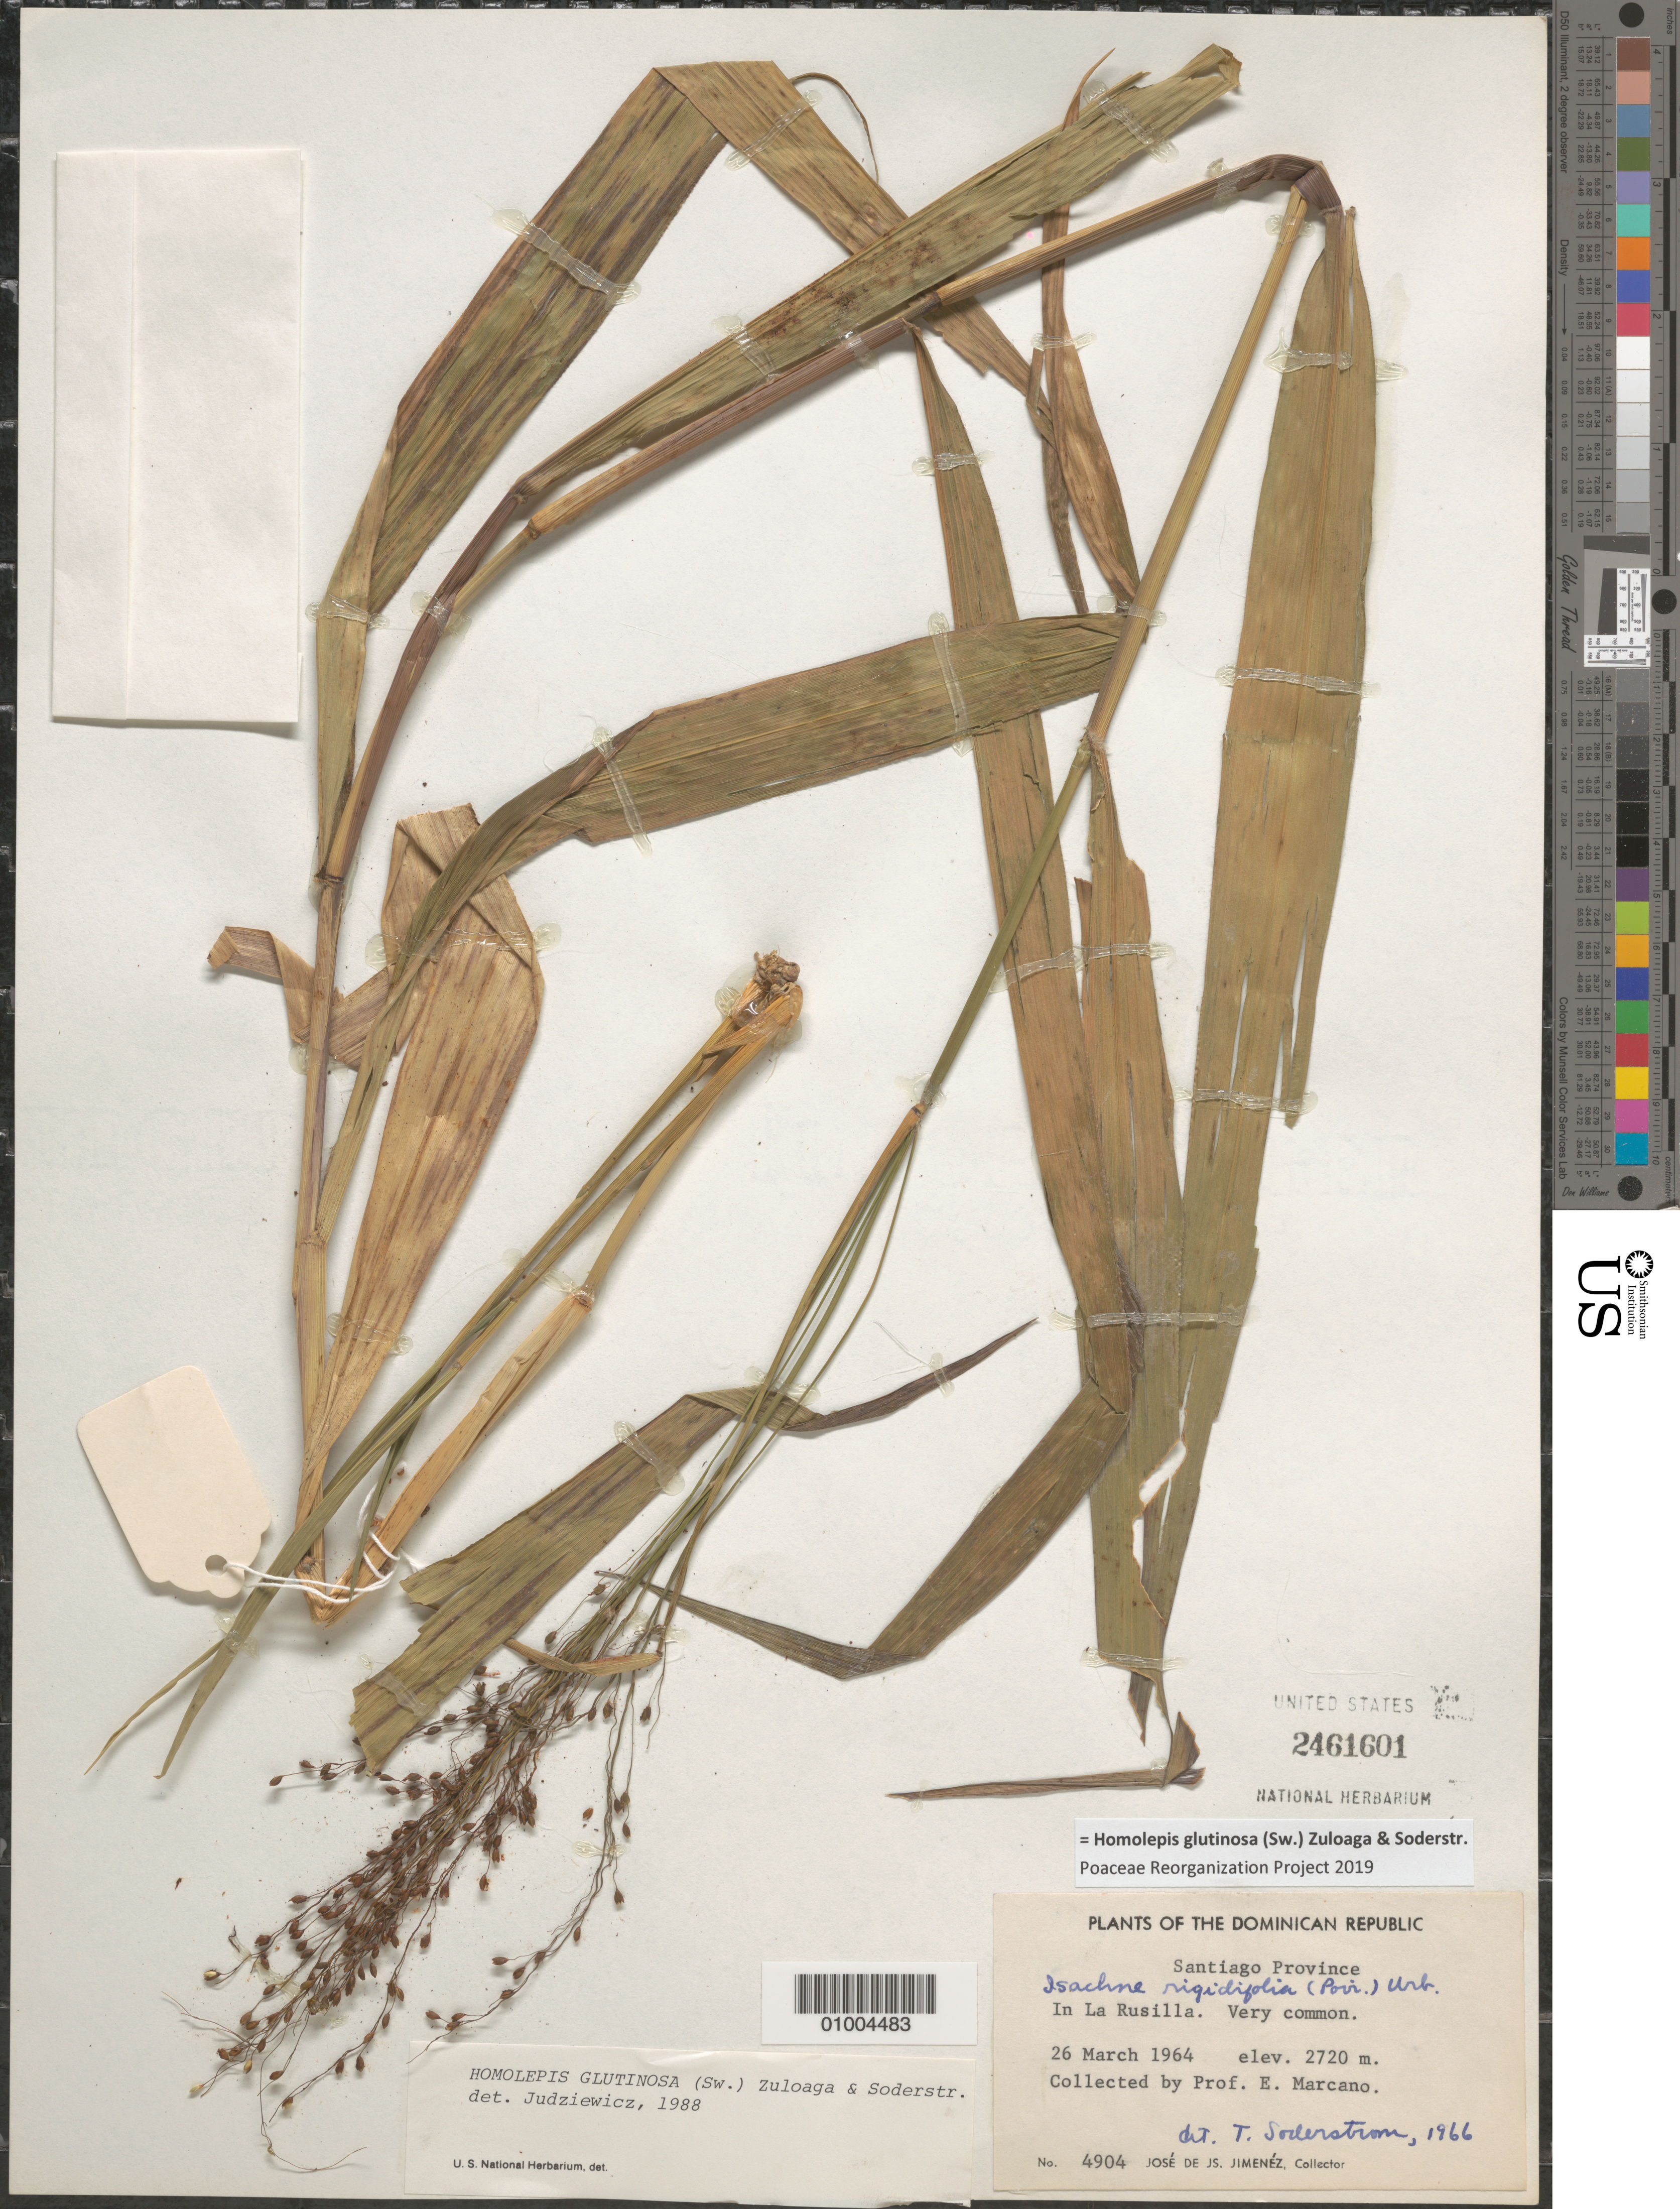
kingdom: Plantae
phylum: Tracheophyta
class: Liliopsida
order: Poales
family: Poaceae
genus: Homolepis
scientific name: Homolepis glutinosa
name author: (Sw.) Zuloaga & Soderstr.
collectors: J. J. Jiménez Almonte & E. J. Marcano F.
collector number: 4904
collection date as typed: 26 Mar 1964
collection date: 1964-03-26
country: Dominican Republic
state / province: Santiago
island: Hispaniola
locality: La Rusilla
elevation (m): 2720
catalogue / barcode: US 2461601